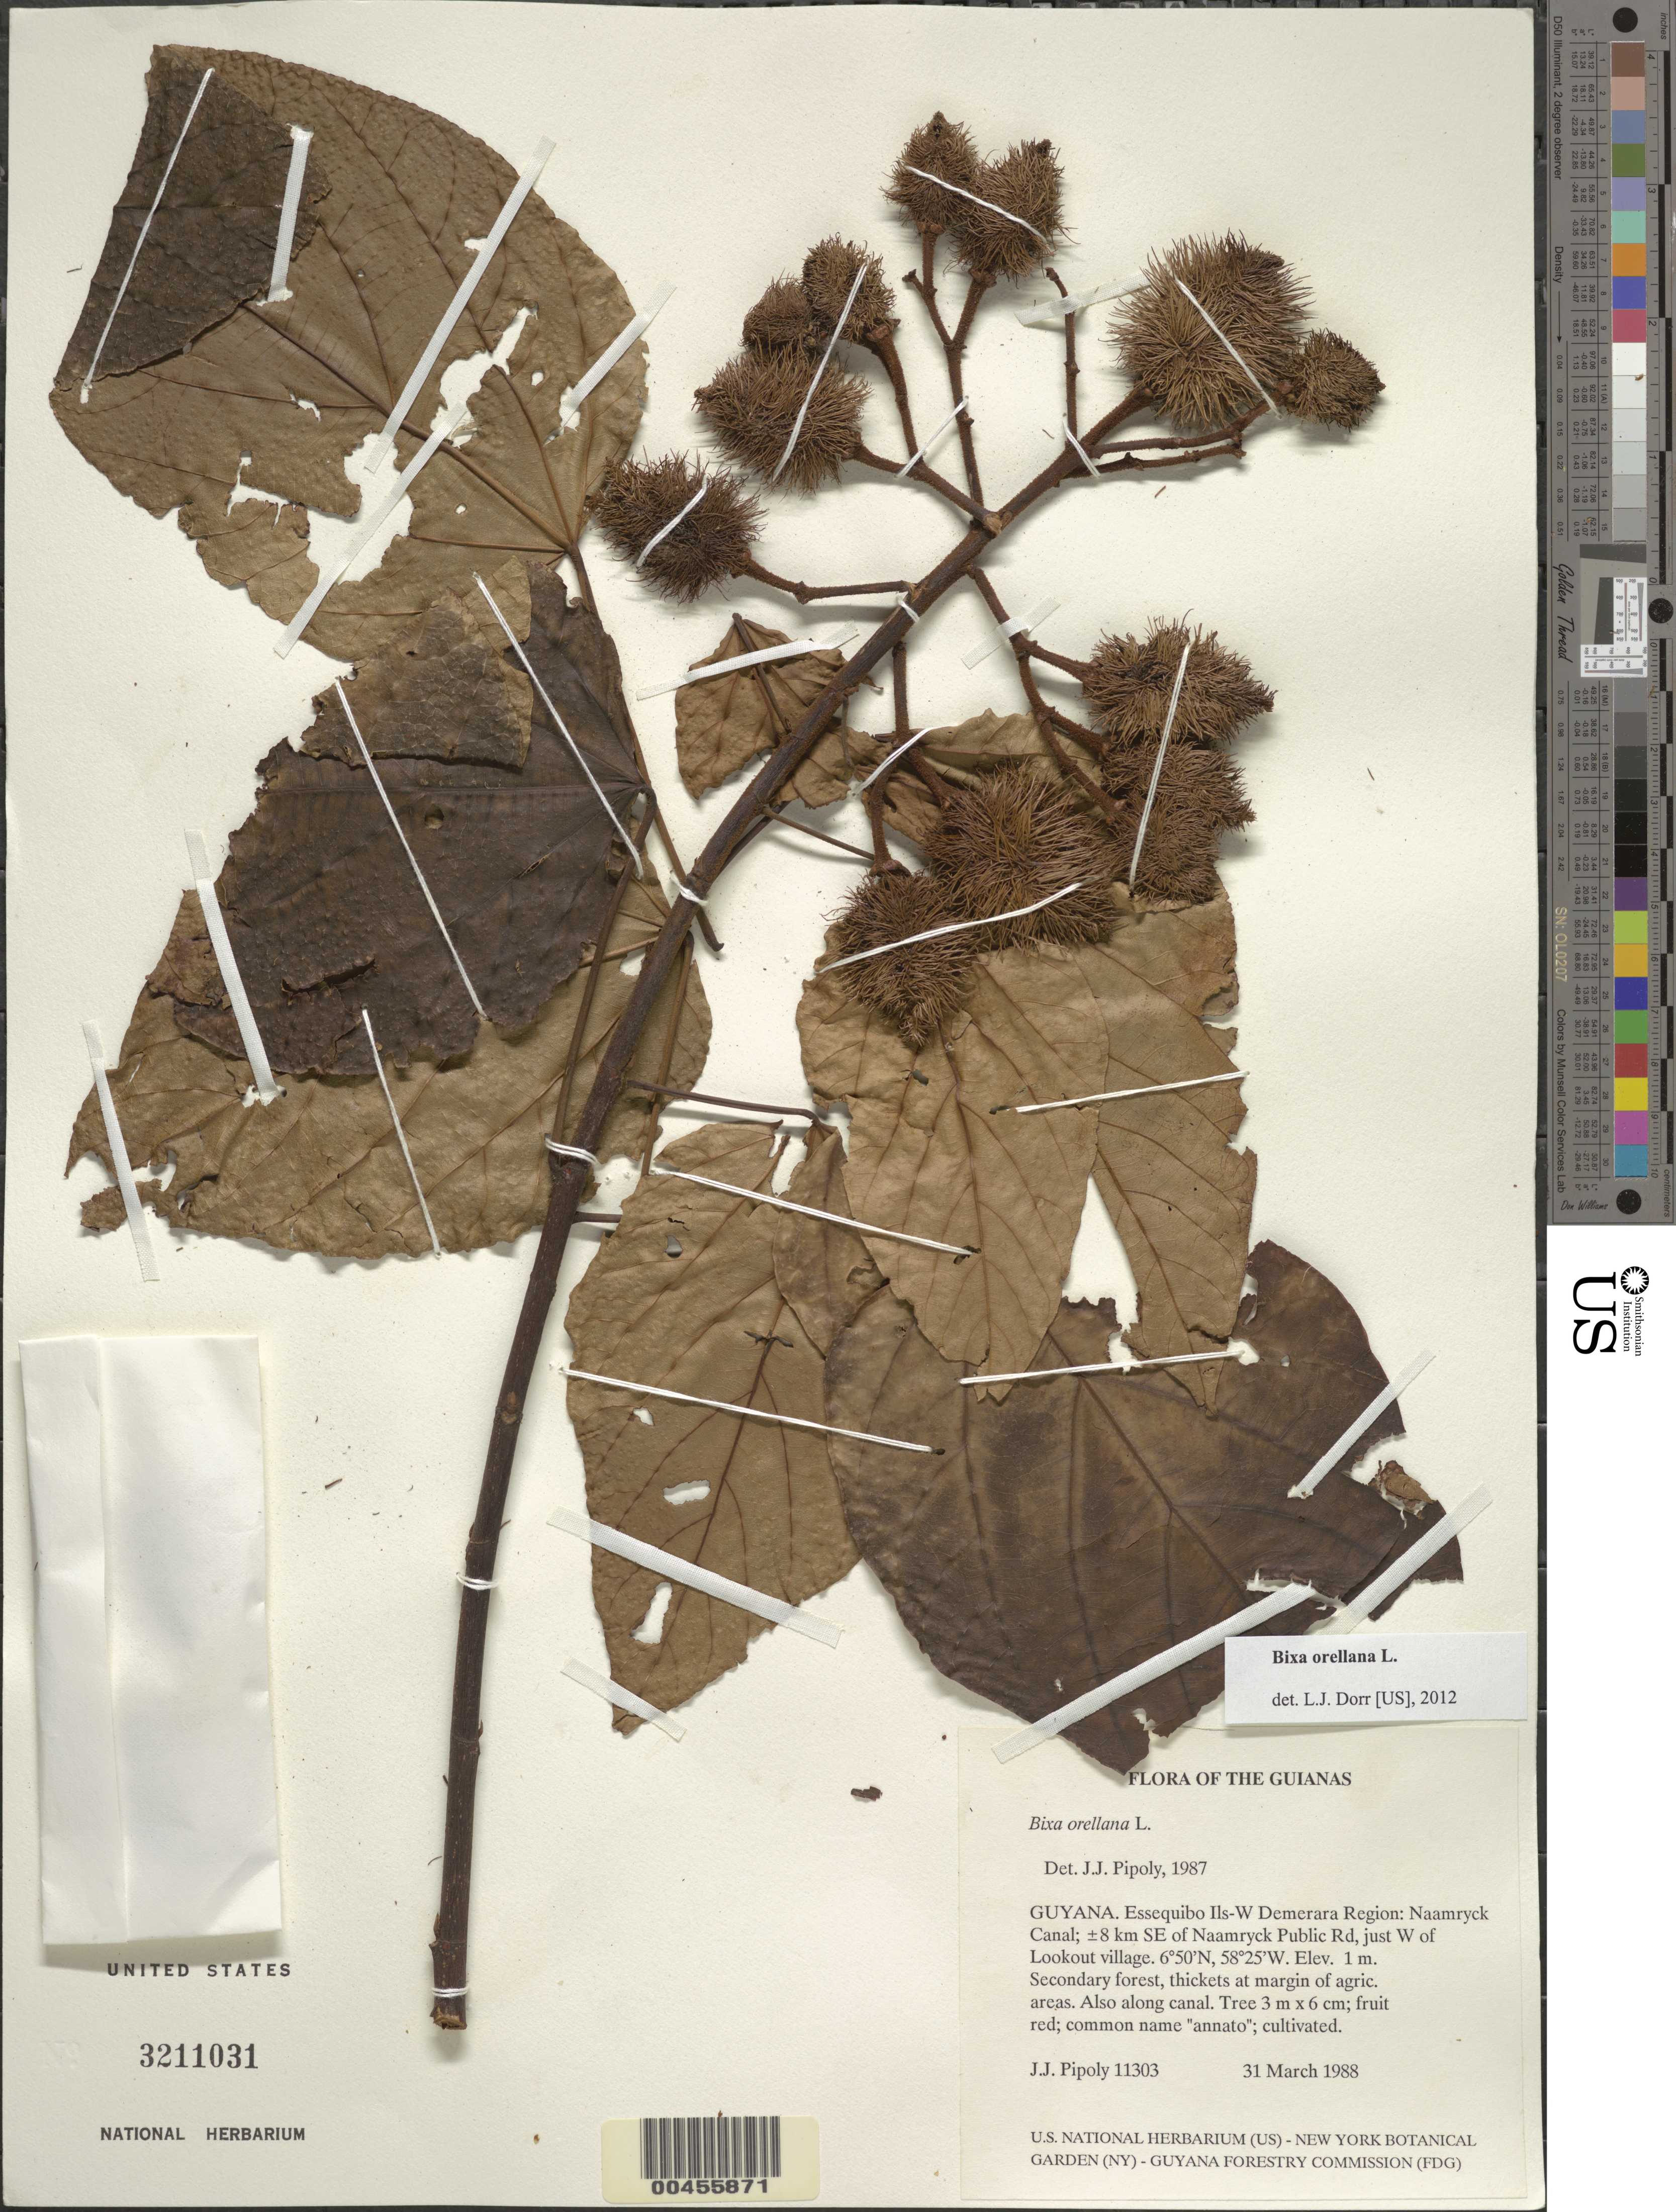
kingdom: Plantae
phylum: Tracheophyta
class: Magnoliopsida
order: Malvales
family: Bixaceae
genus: Bixa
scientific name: Bixa orellana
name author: L.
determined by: Pipoly, J. J., III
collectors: J. J. Pipoly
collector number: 11303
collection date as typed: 31 March 1987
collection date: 1987-03-31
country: Guyana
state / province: Essequibo Isl-W. Demerara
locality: Naamryck Canal; ±8 km SE of Naamryck Public Rd, just W of Lookout village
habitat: Secondary forest, thickets at margin of agric. areas. Also along canal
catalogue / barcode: US 3211031